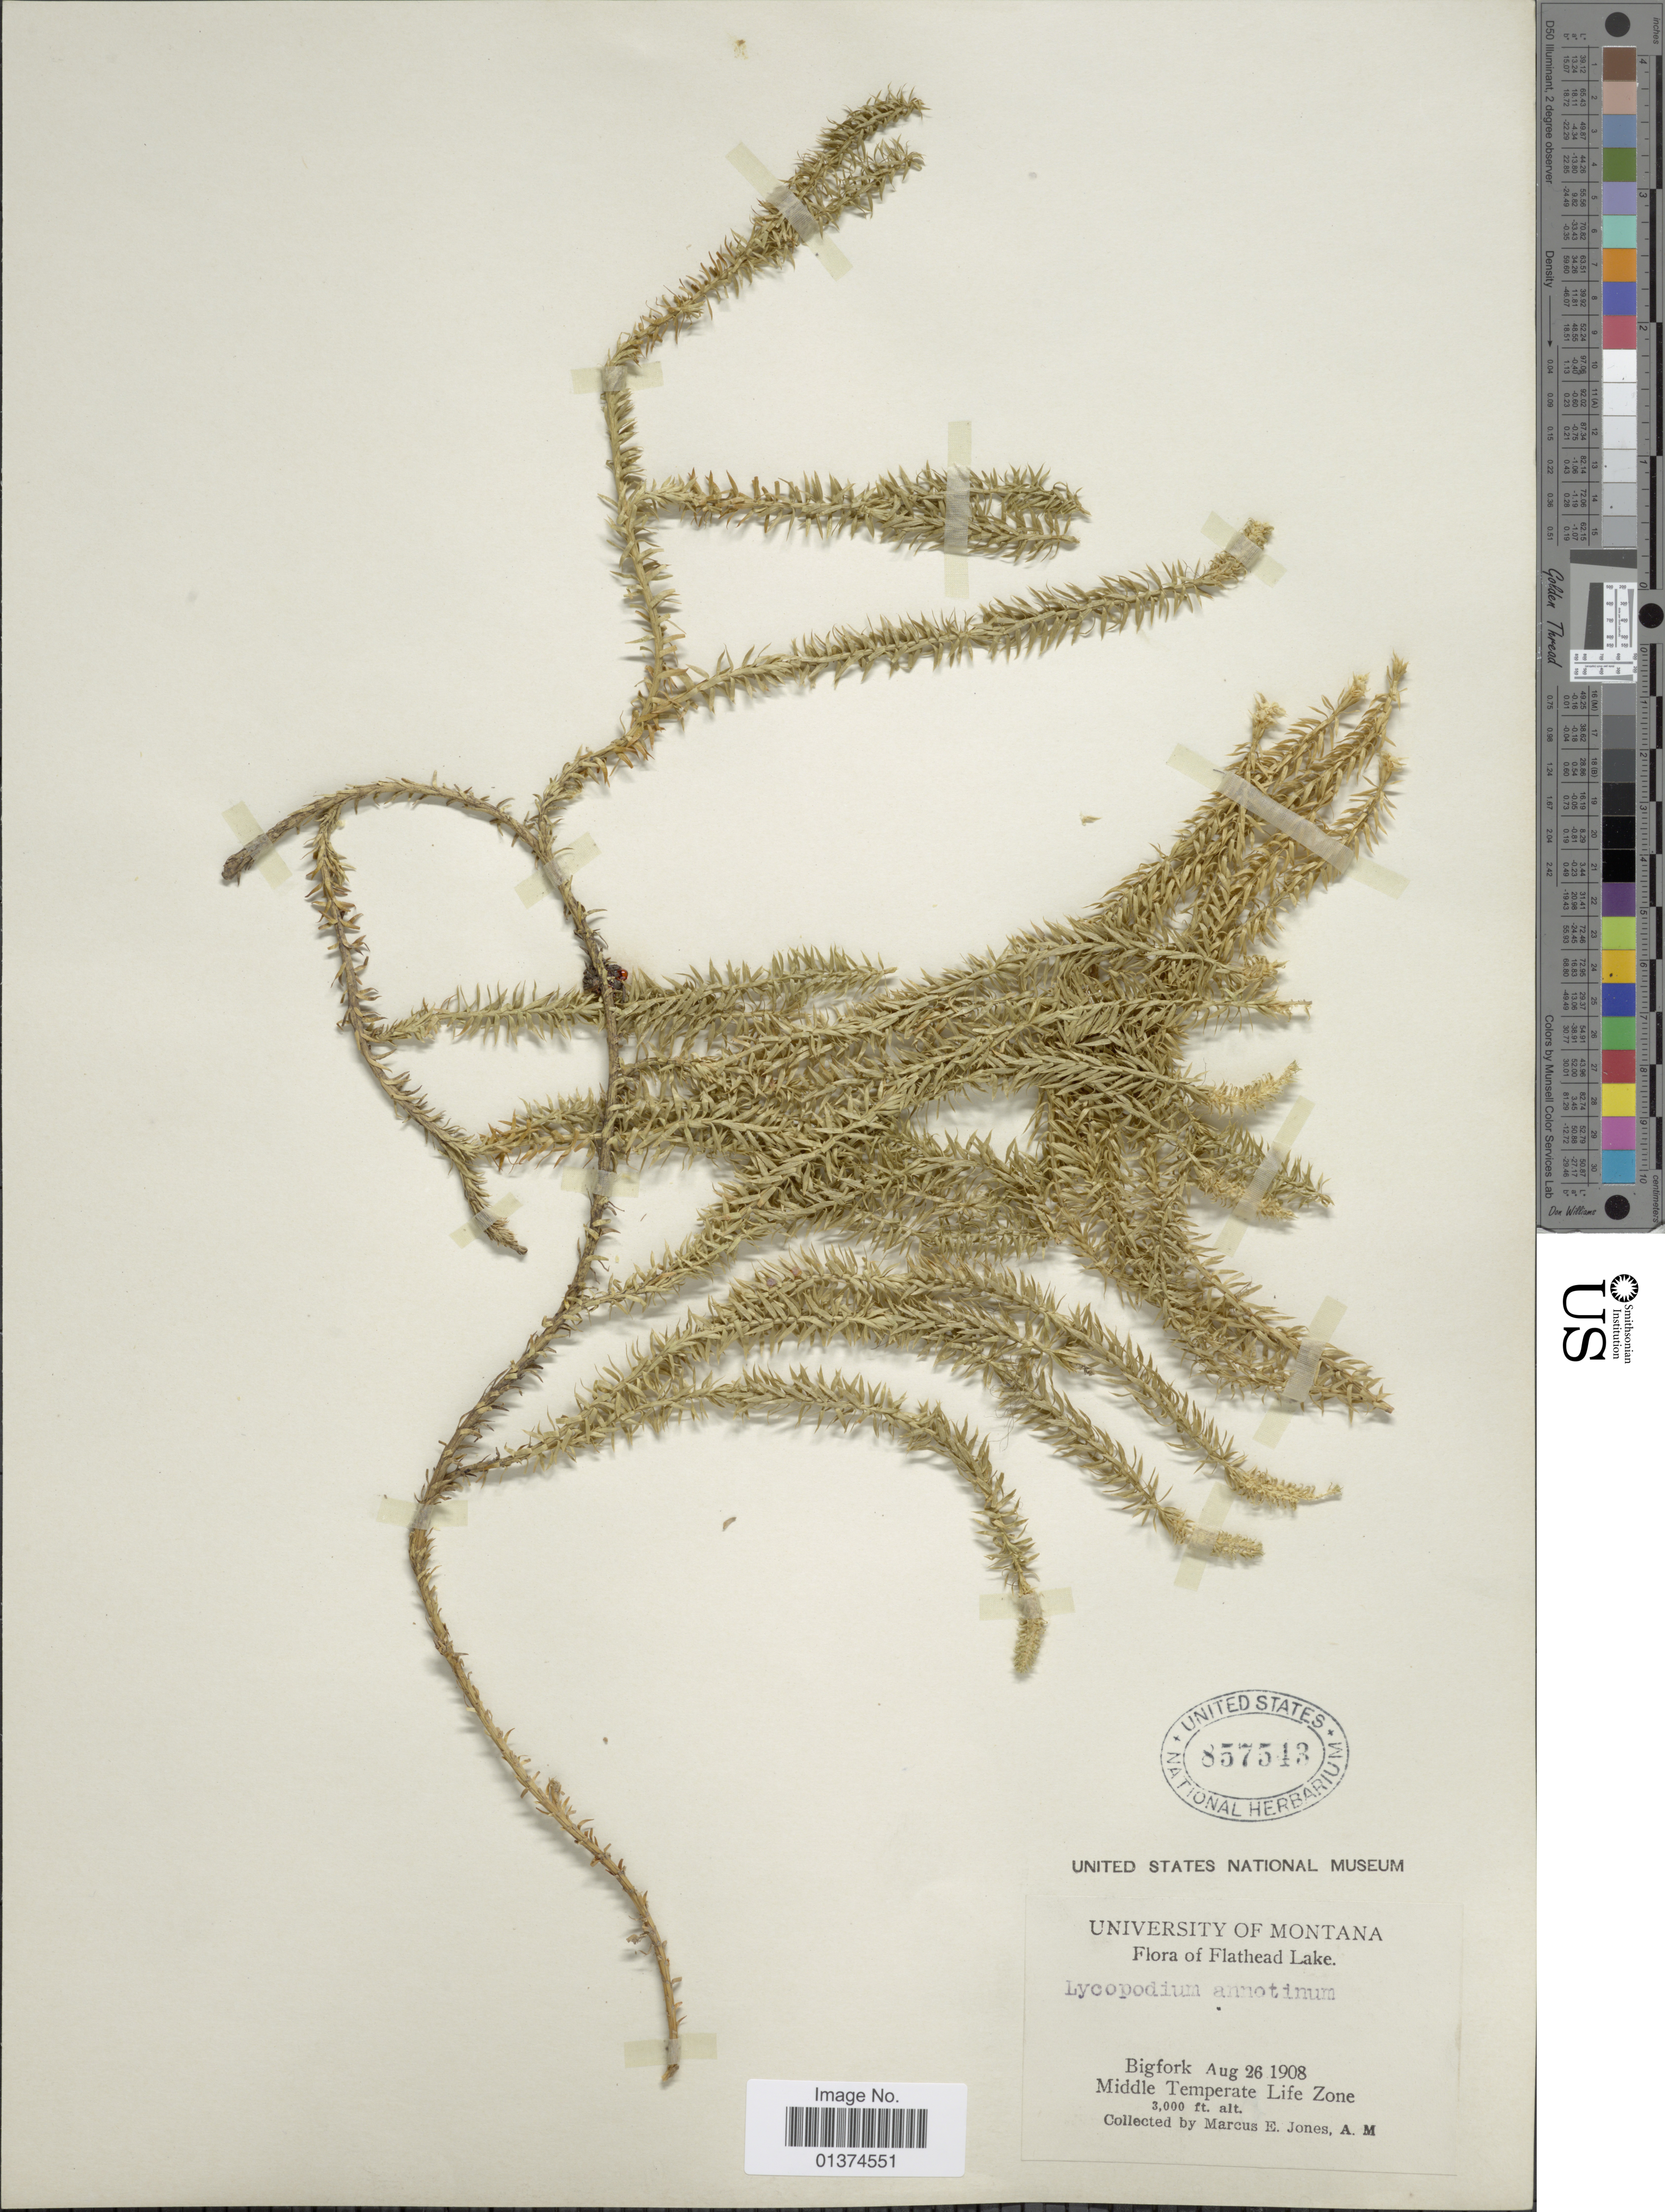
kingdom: Plantae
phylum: Tracheophyta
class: Lycopodiopsida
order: Lycopodiales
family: Lycopodiaceae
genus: Spinulum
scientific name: Spinulum annotinum subsp. annotinum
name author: (L.) A. Haines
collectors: M. E. Jones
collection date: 1908-08-26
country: United States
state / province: Montana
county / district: Flathead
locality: Flathead Lake, Bigfork, Iddle Temperate Life Zone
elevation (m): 914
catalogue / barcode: US 857543